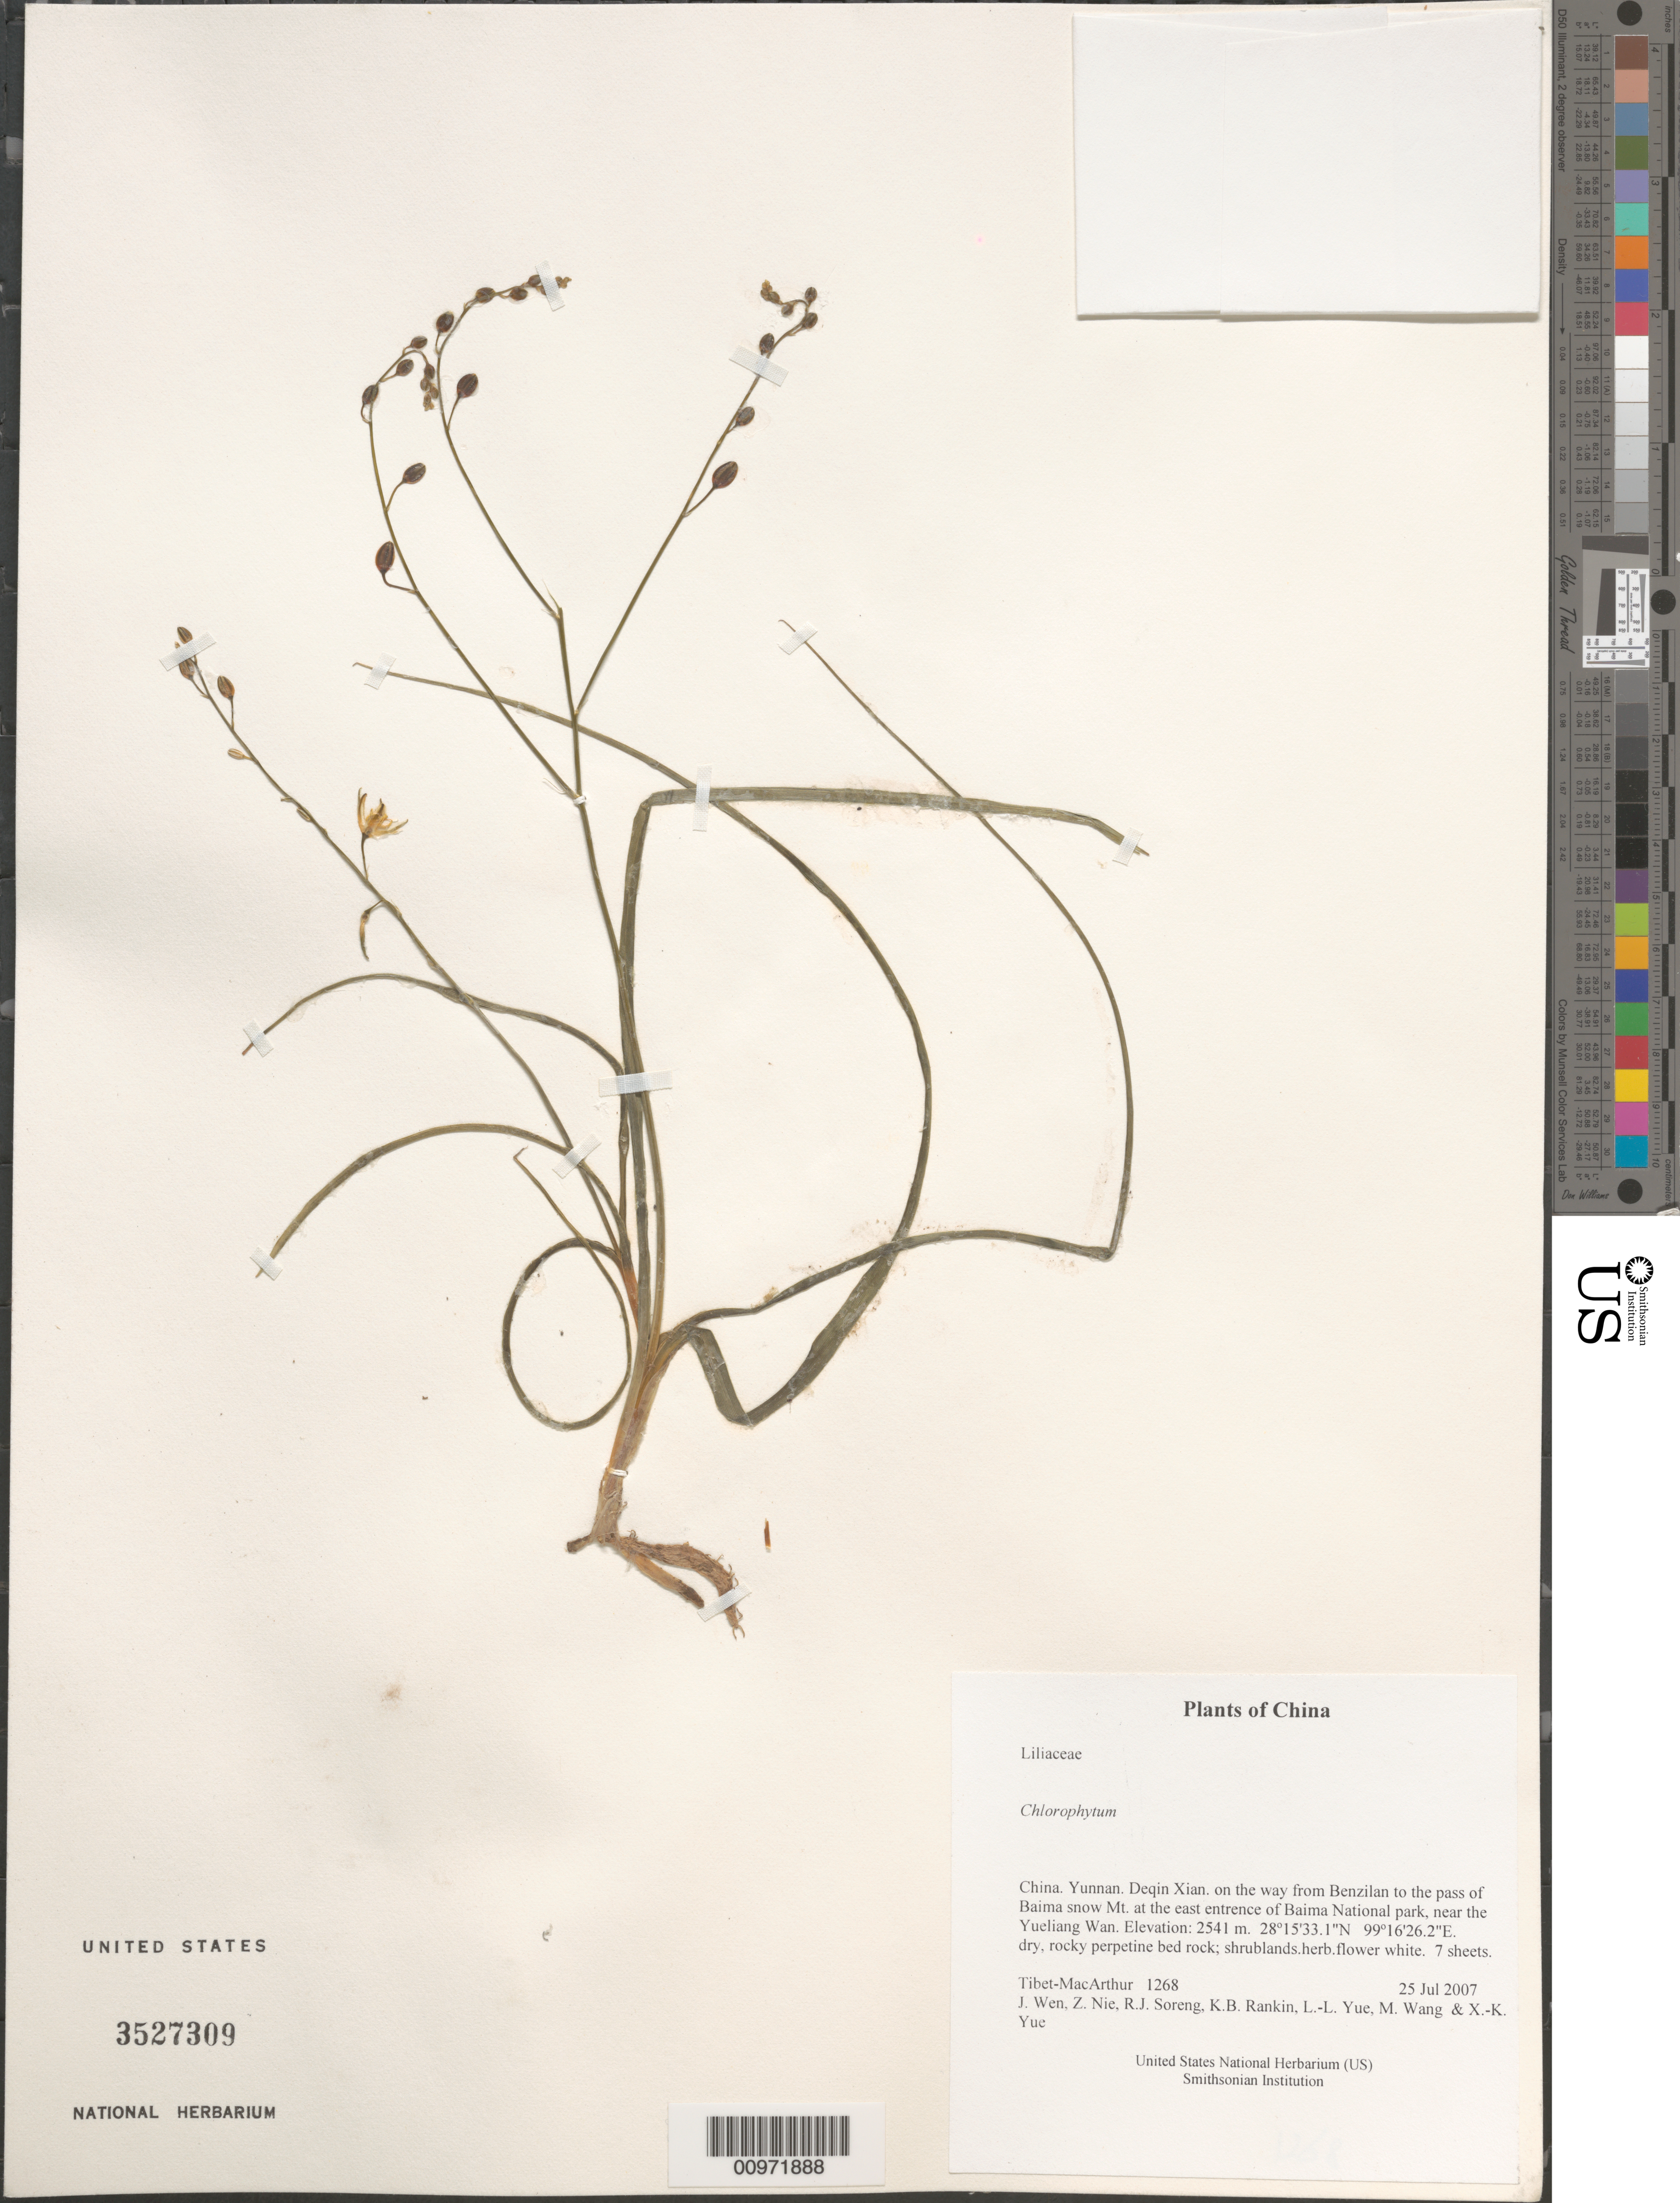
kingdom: Plantae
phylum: Tracheophyta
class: Liliopsida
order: Asparagales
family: Asparagaceae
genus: Chlorophytum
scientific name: Chlorophytum sp.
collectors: Tibet-MacArthur, J. Wen, Z. Nie, R. J. Soreng, K. Rankin, L. Yue, M. Wang & X. Yue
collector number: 1268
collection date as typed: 25 Jul 2007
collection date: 2007-07-25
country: China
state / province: Yunnan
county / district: Deqin Xian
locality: on the way from Benzilan to the pass of Baima snow Mt. at the east entrence of Baima National park, near the Yueliang Wan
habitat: dry, rocky perpetine bed rock; shrublands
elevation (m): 2541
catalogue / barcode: US 3527309